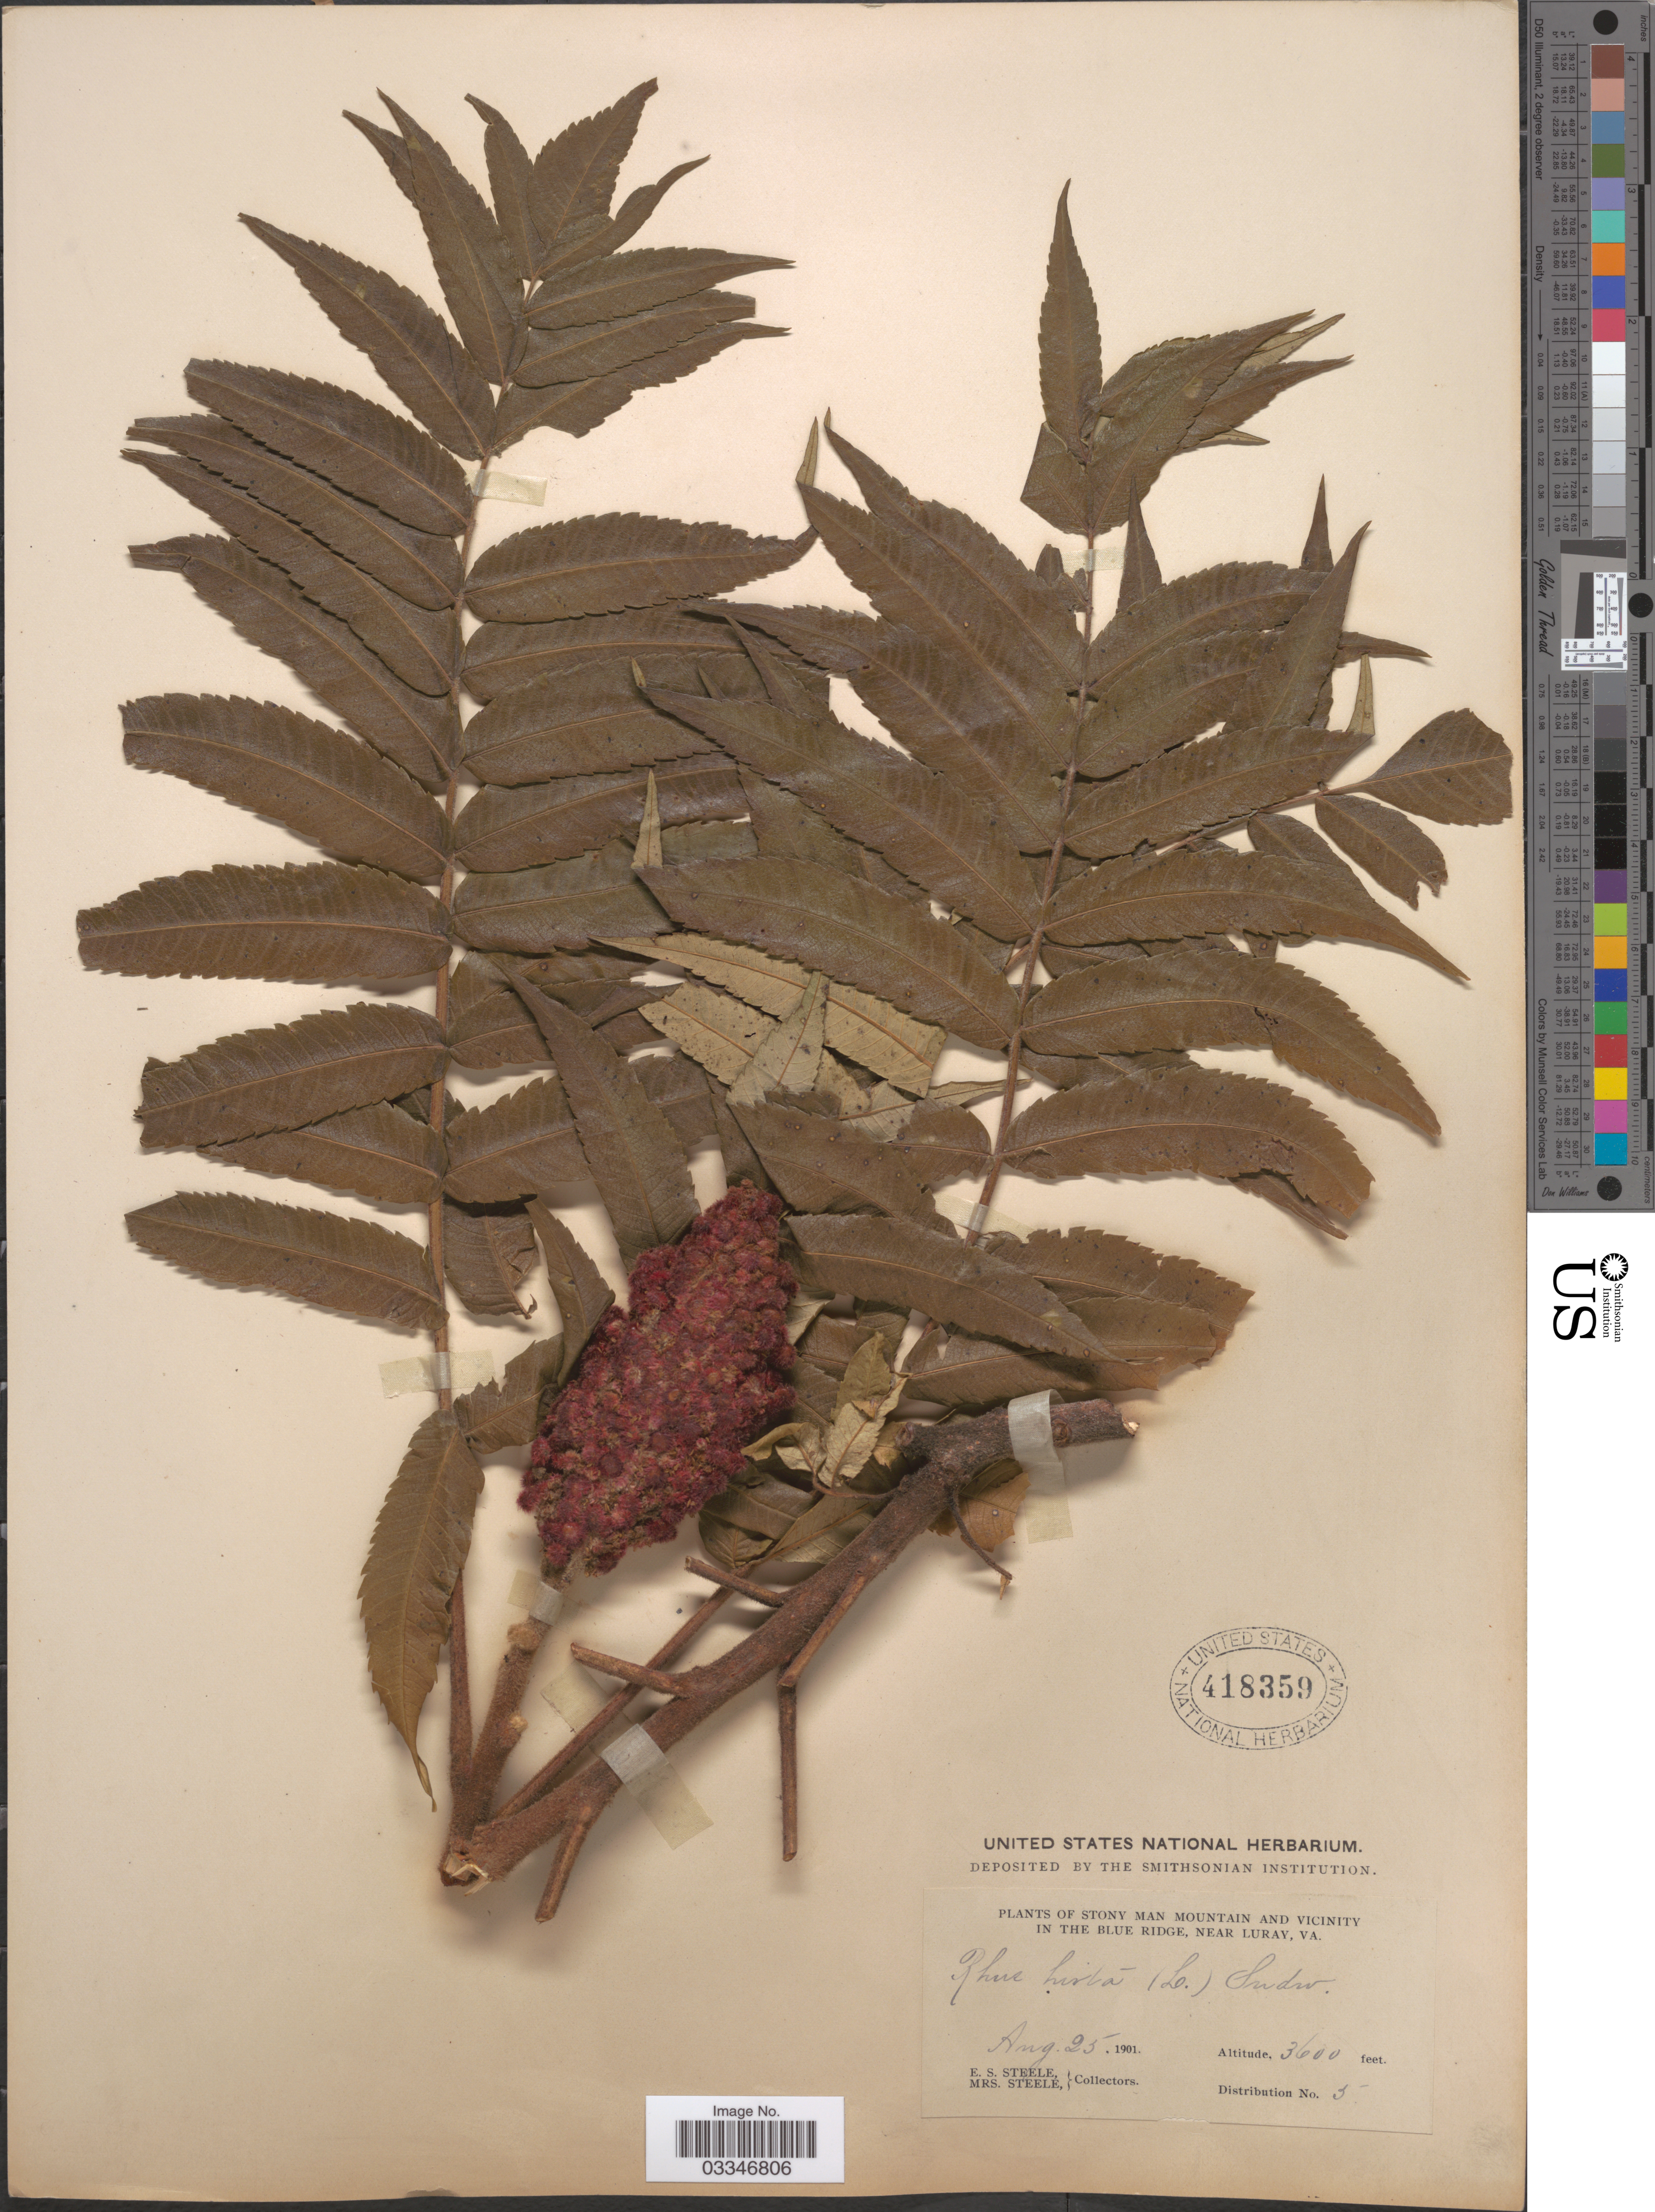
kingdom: Plantae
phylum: Tracheophyta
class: Magnoliopsida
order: Sapindales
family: Anacardiaceae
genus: Rhus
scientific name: Rhus typhina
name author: L.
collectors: E. Steele & Mrs. E. S. Steele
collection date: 1901-08-25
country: United States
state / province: Virginia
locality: Stony Man Mountains and vicinity in the Blue Ridge, near Luray.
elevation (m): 1097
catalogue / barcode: US 418359